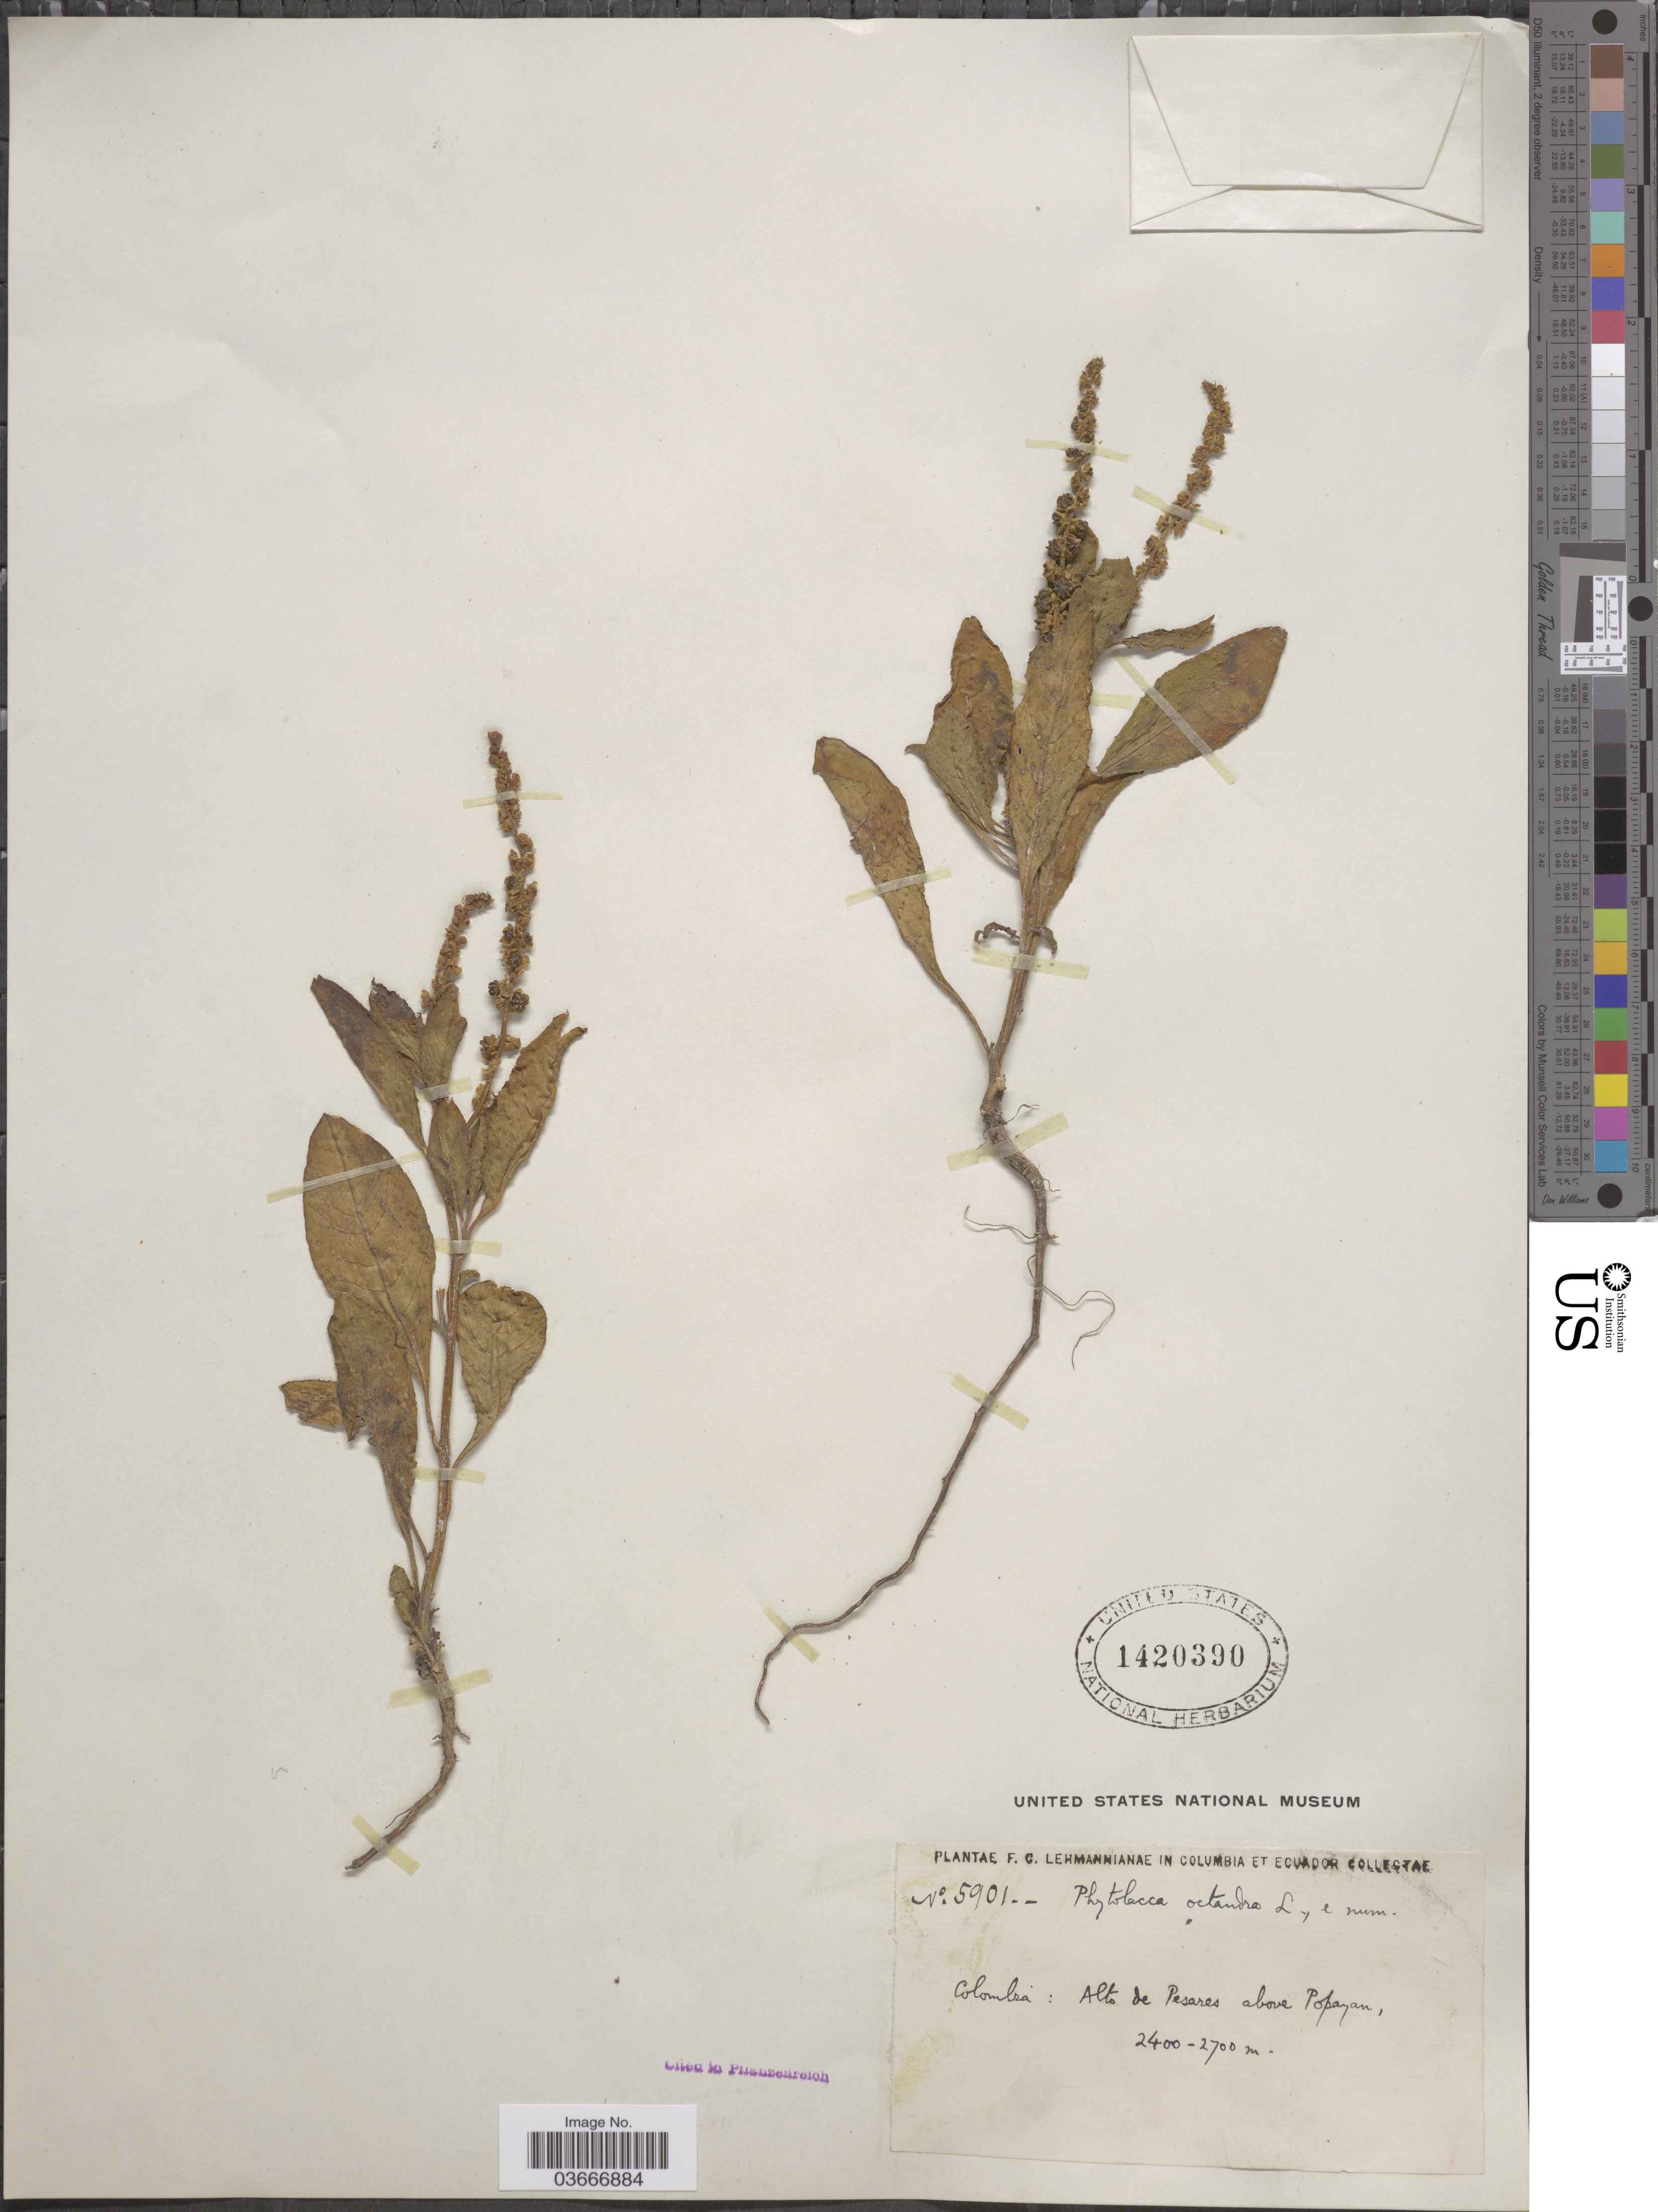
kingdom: Plantae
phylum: Tracheophyta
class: Magnoliopsida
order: Caryophyllales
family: Phytolaccaceae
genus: Phytolacca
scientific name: Phytolacca icosandra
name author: L.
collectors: F. C. Lehmann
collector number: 5901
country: Colombia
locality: Alto de Pesares above Popayan.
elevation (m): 2400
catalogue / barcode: US 1420390